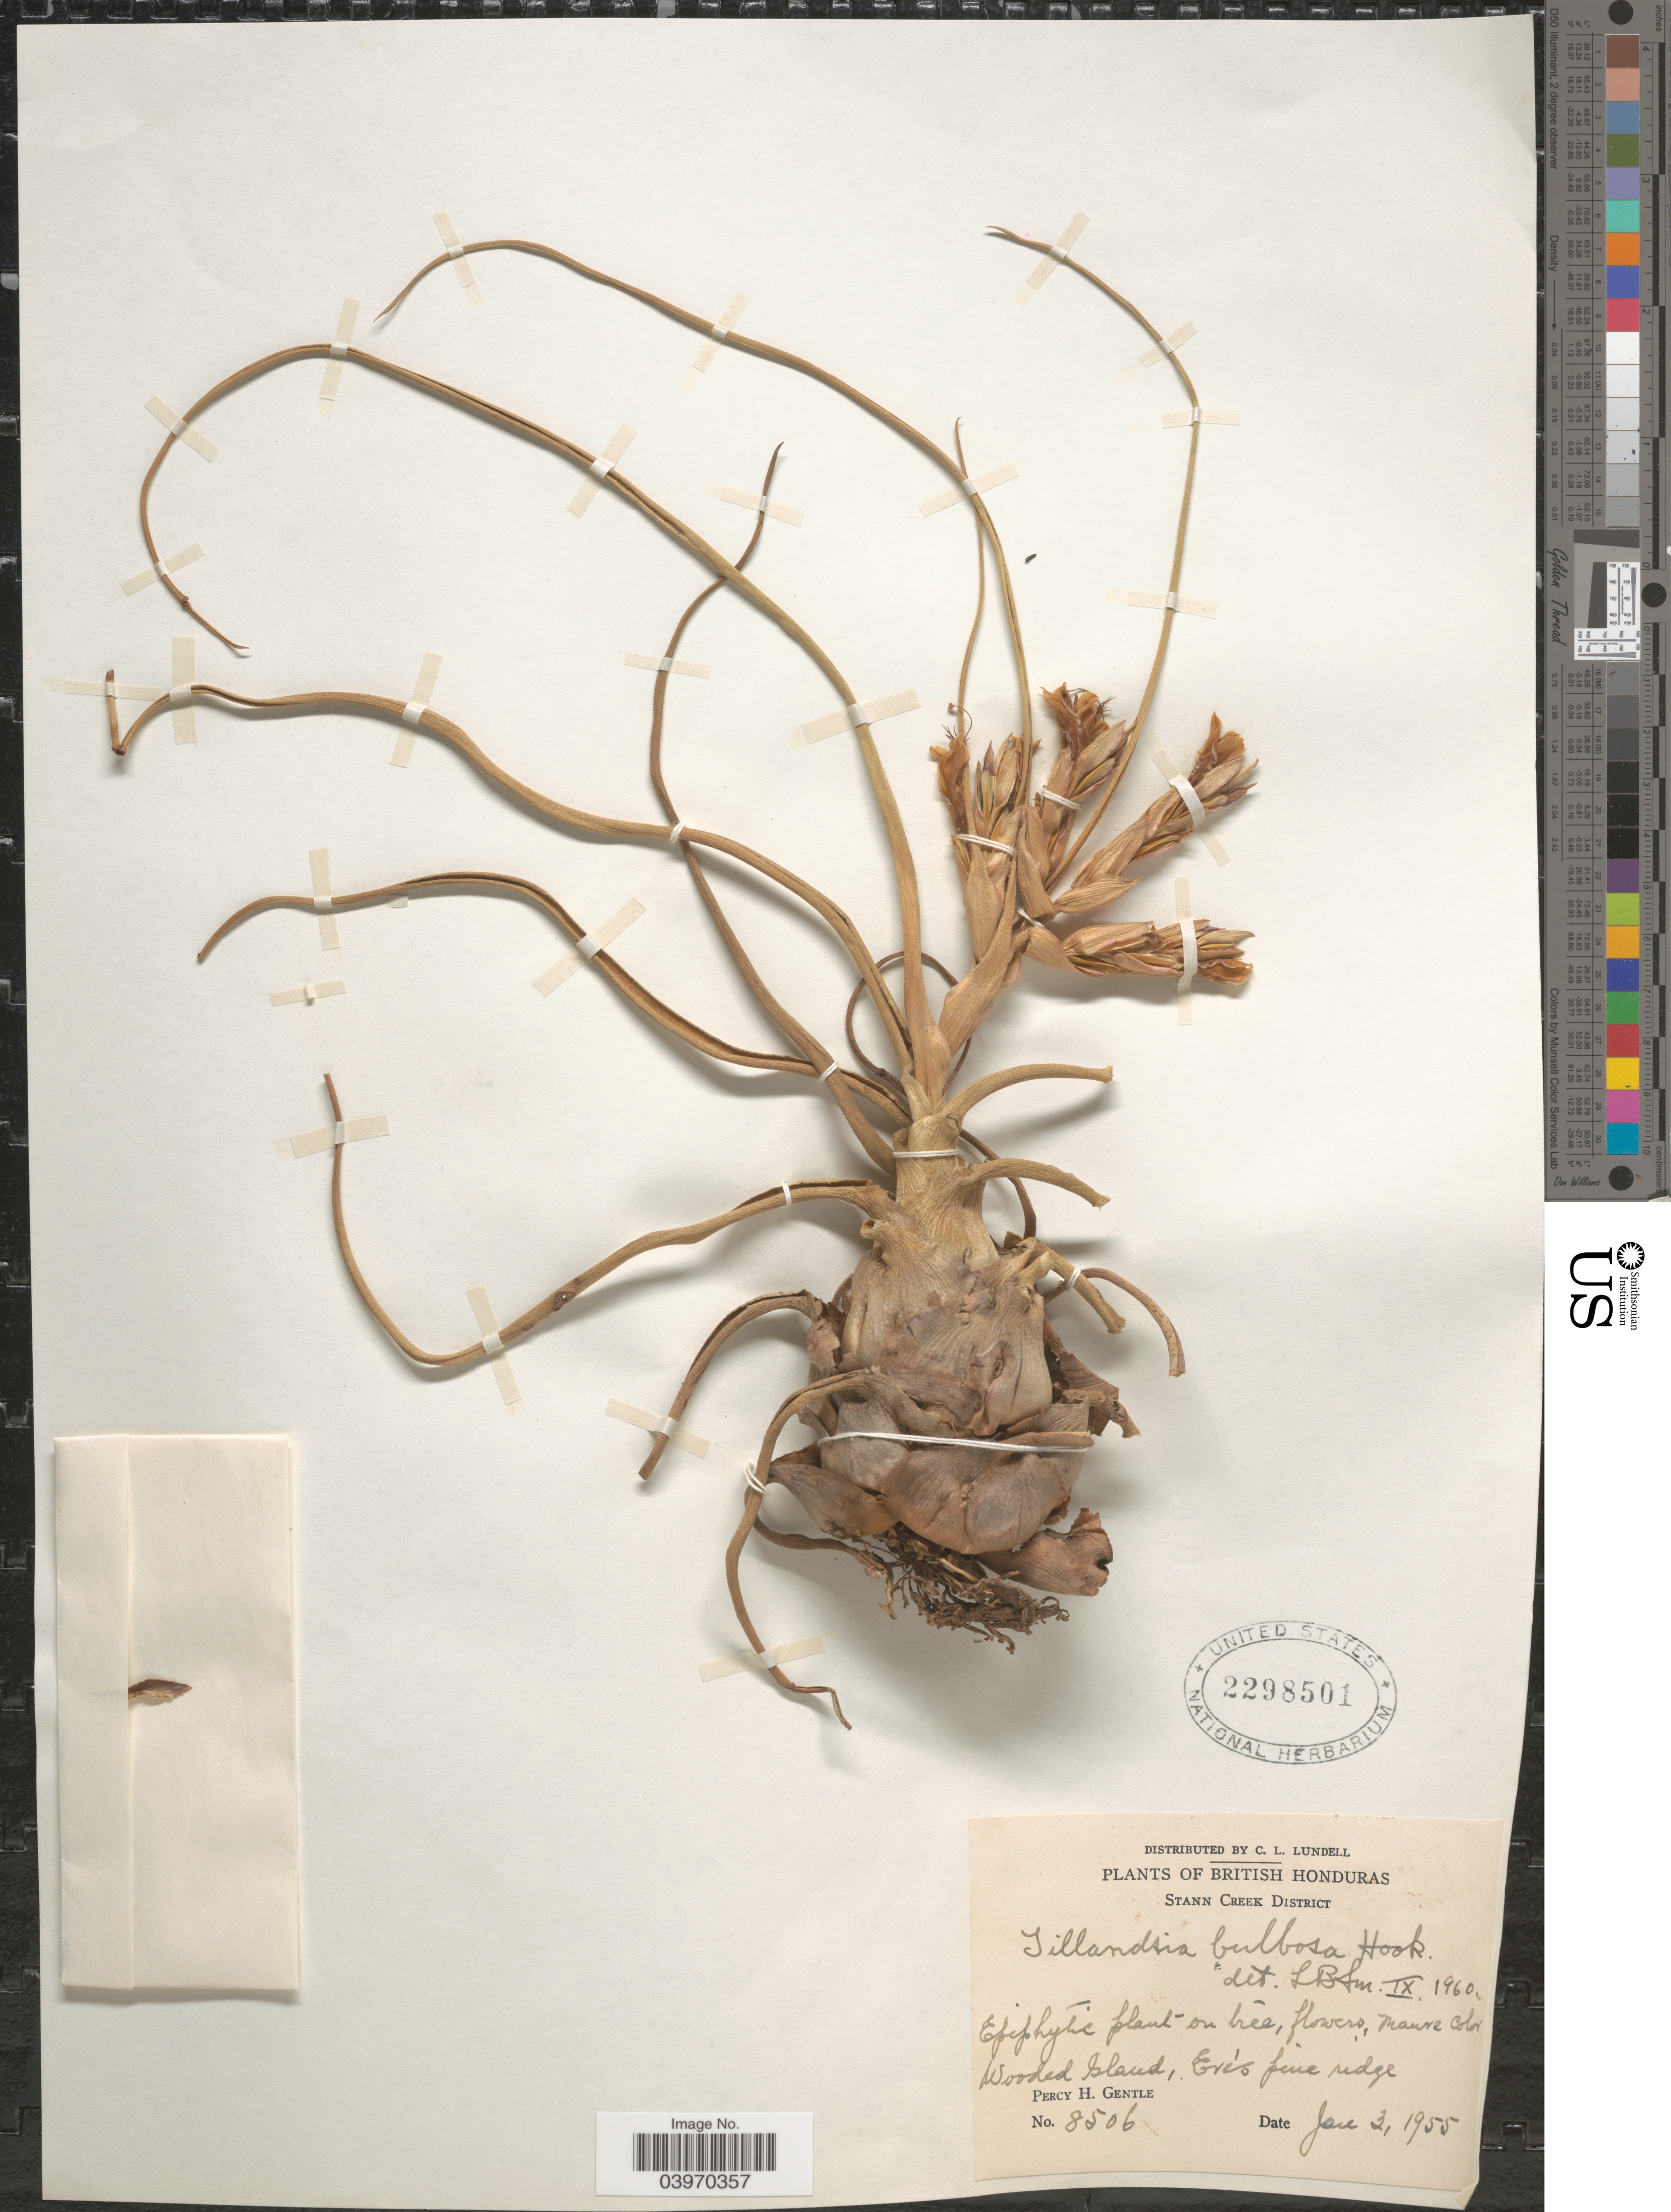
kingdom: Plantae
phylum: Tracheophyta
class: Liliopsida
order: Poales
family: Bromeliaceae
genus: Tillandsia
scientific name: Tillandsia bulbosa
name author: Hook.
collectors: P. H. Gentle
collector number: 8506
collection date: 1955-01-03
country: Belize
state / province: Stann Creek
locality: British Honduras. Stann Creek District. Wooded Island, Erés pine ridge.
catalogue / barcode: US 2298501